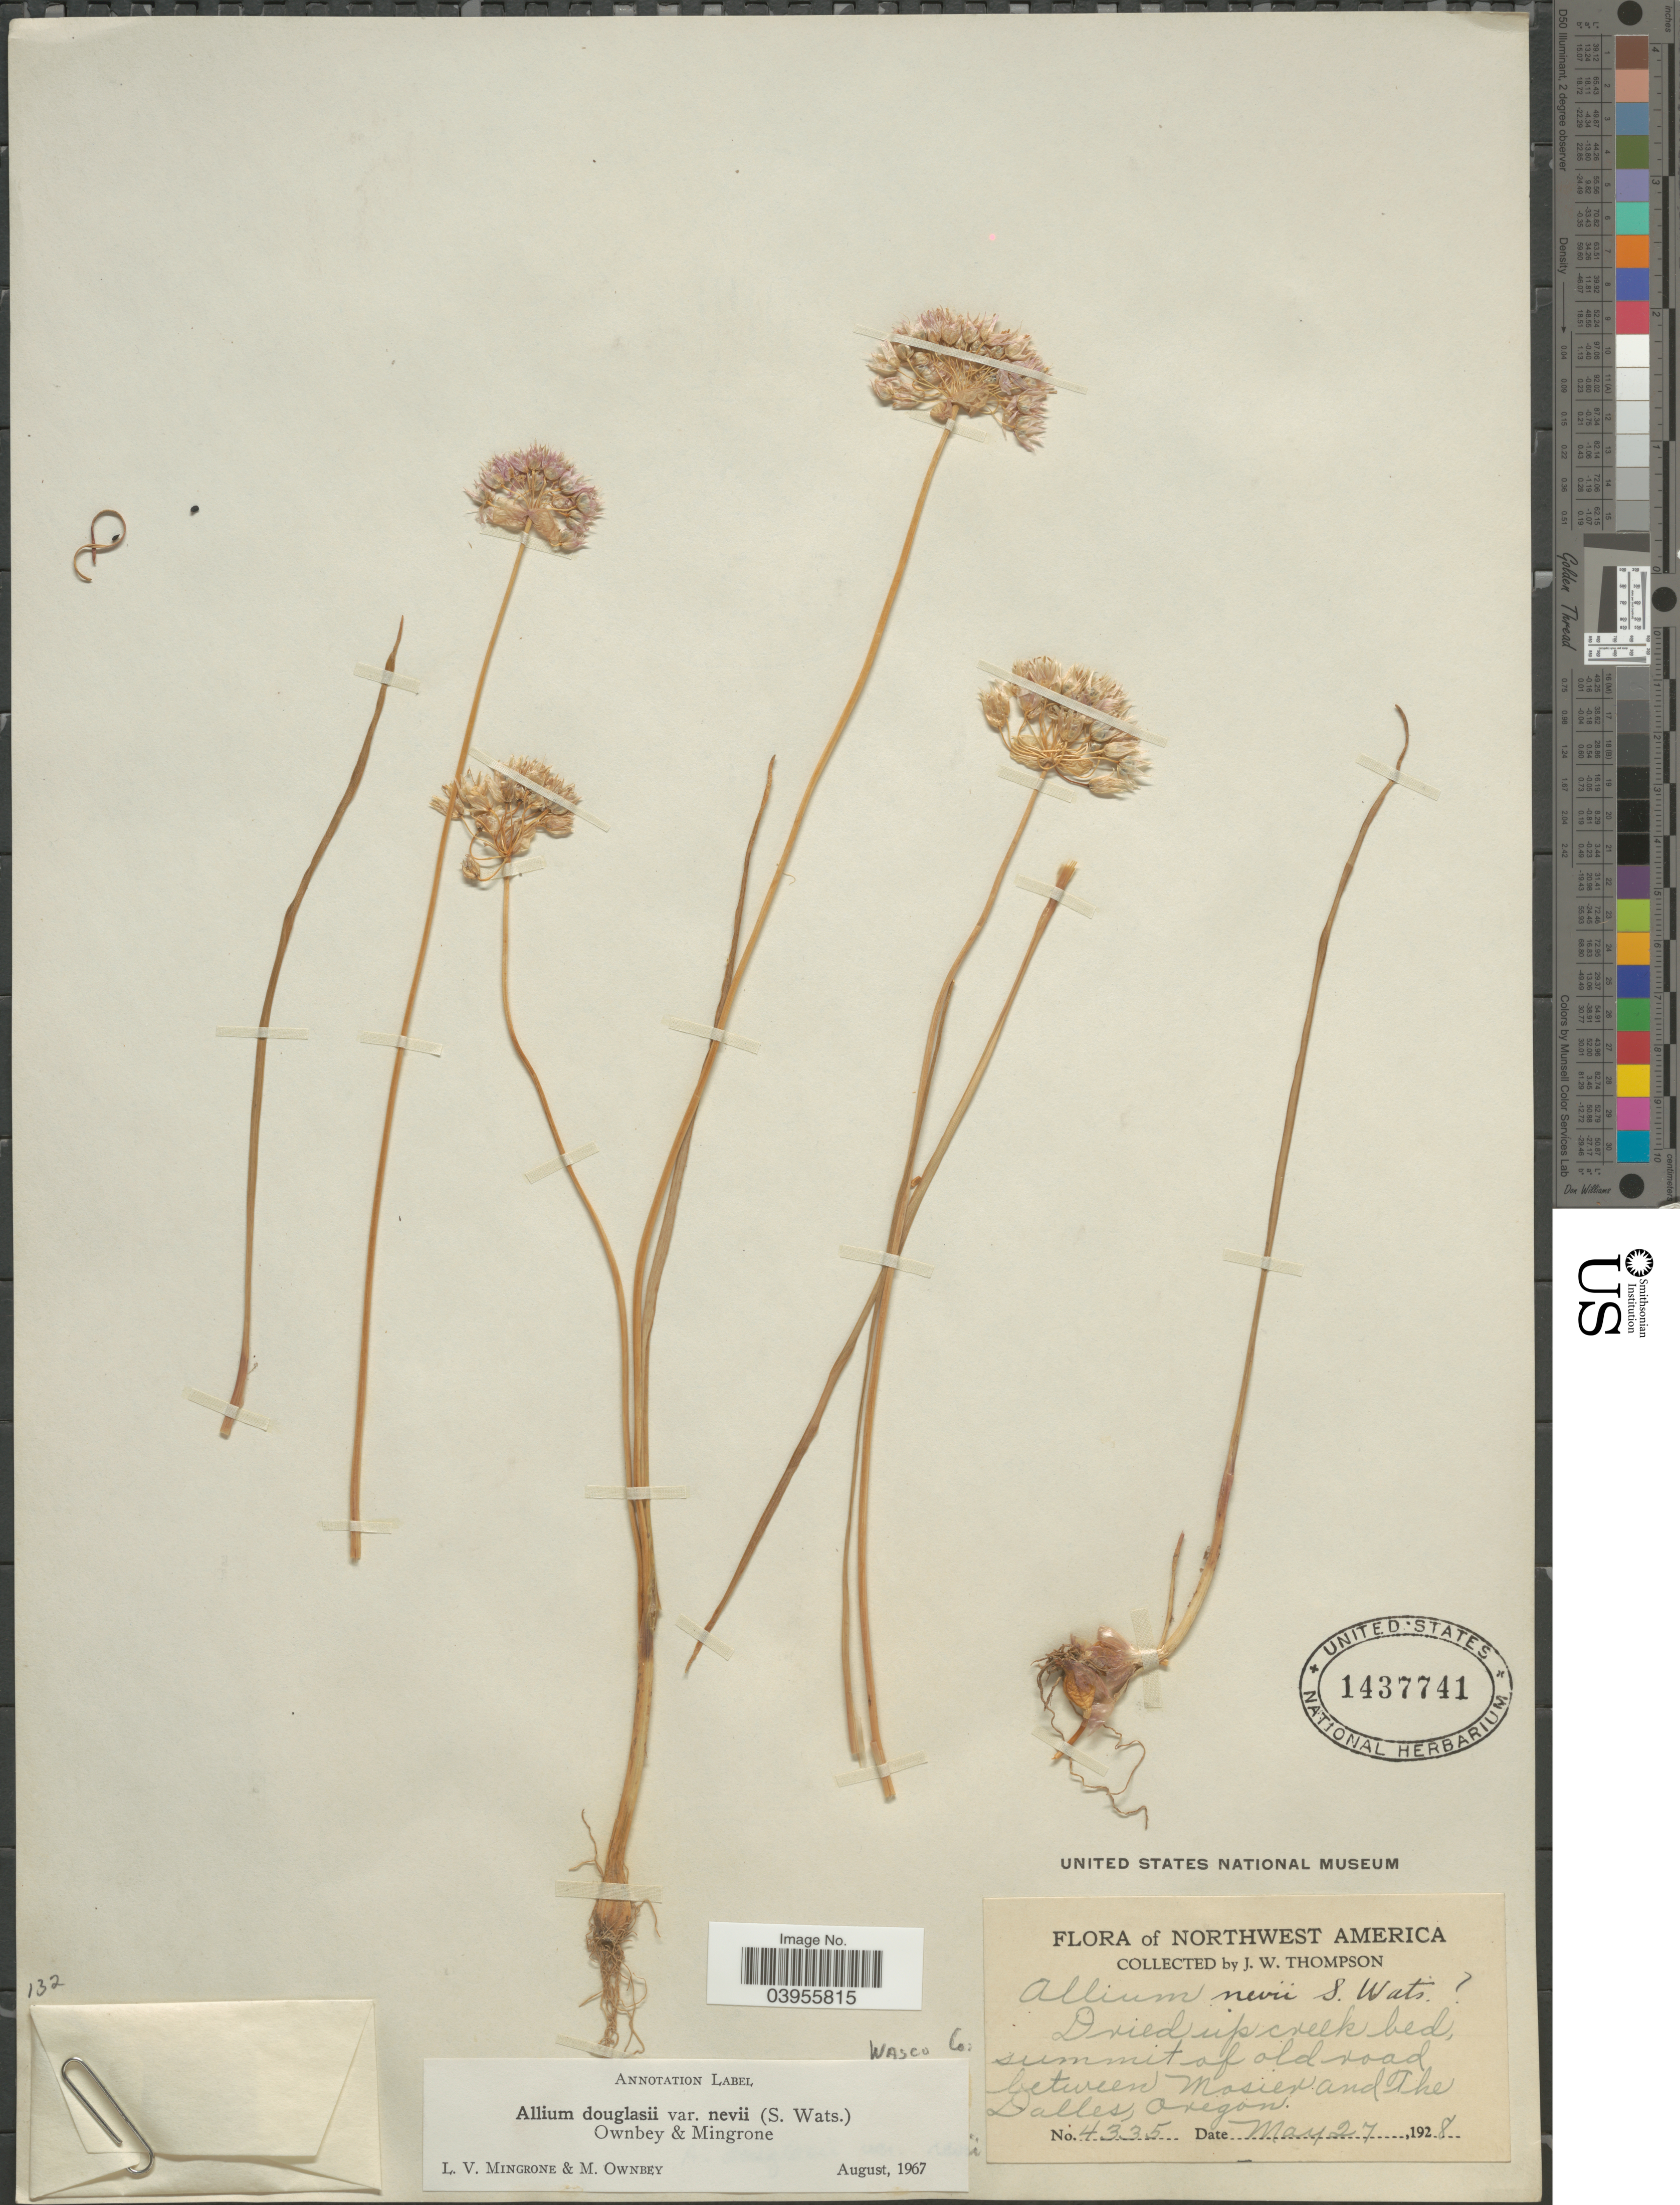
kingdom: Plantae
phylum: Tracheophyta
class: Liliopsida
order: Asparagales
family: Amaryllidaceae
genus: Allium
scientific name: Allium douglasii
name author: Hook.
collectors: J. Thompson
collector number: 4335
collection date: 1928-05-27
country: United States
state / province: Oregon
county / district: Wasco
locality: Summit of old road between Mosier and The Dallas. Wasco Co.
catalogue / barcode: US 1437741